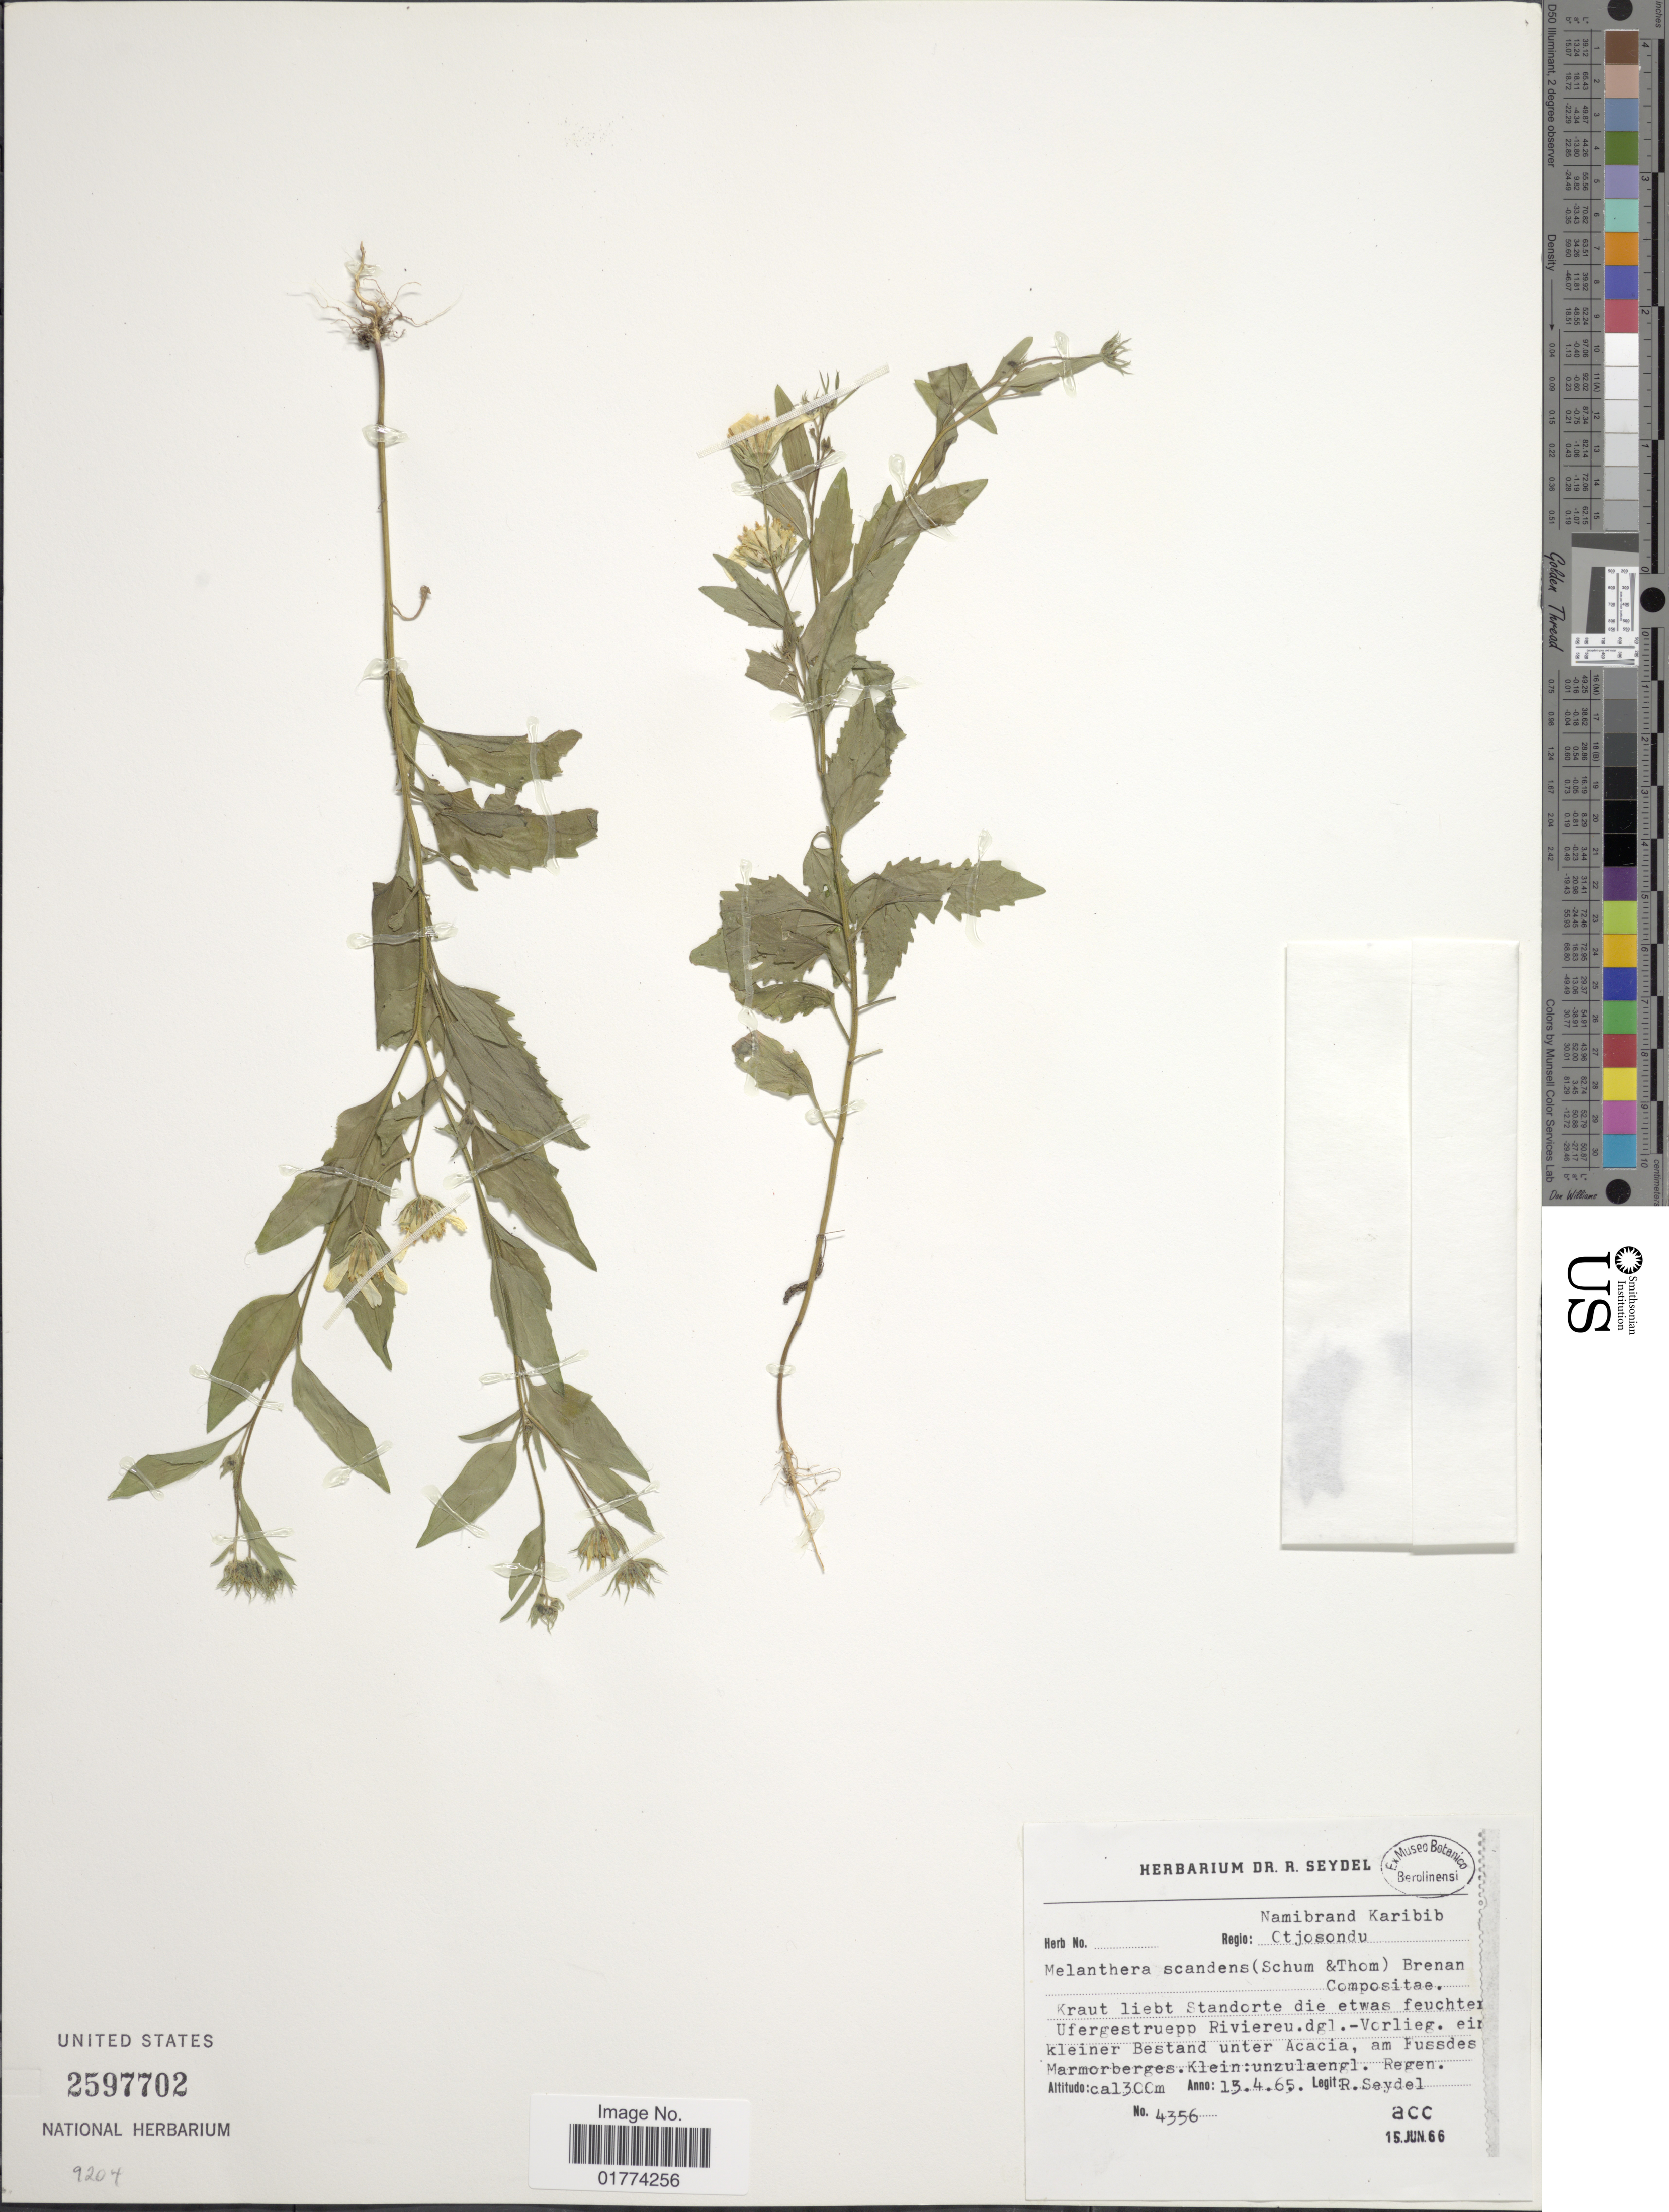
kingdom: Plantae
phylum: Tracheophyta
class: Magnoliopsida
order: Asterales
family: Asteraceae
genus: Melanthera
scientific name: Melanthera scandens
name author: (Schumach. & Thonn.) Brenan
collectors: R. Seydel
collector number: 4356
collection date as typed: Transcribed d/m/y: 13/4/65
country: Namibia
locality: Regio Namibrand Karibib Otjosondu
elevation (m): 1300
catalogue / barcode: US 2597702